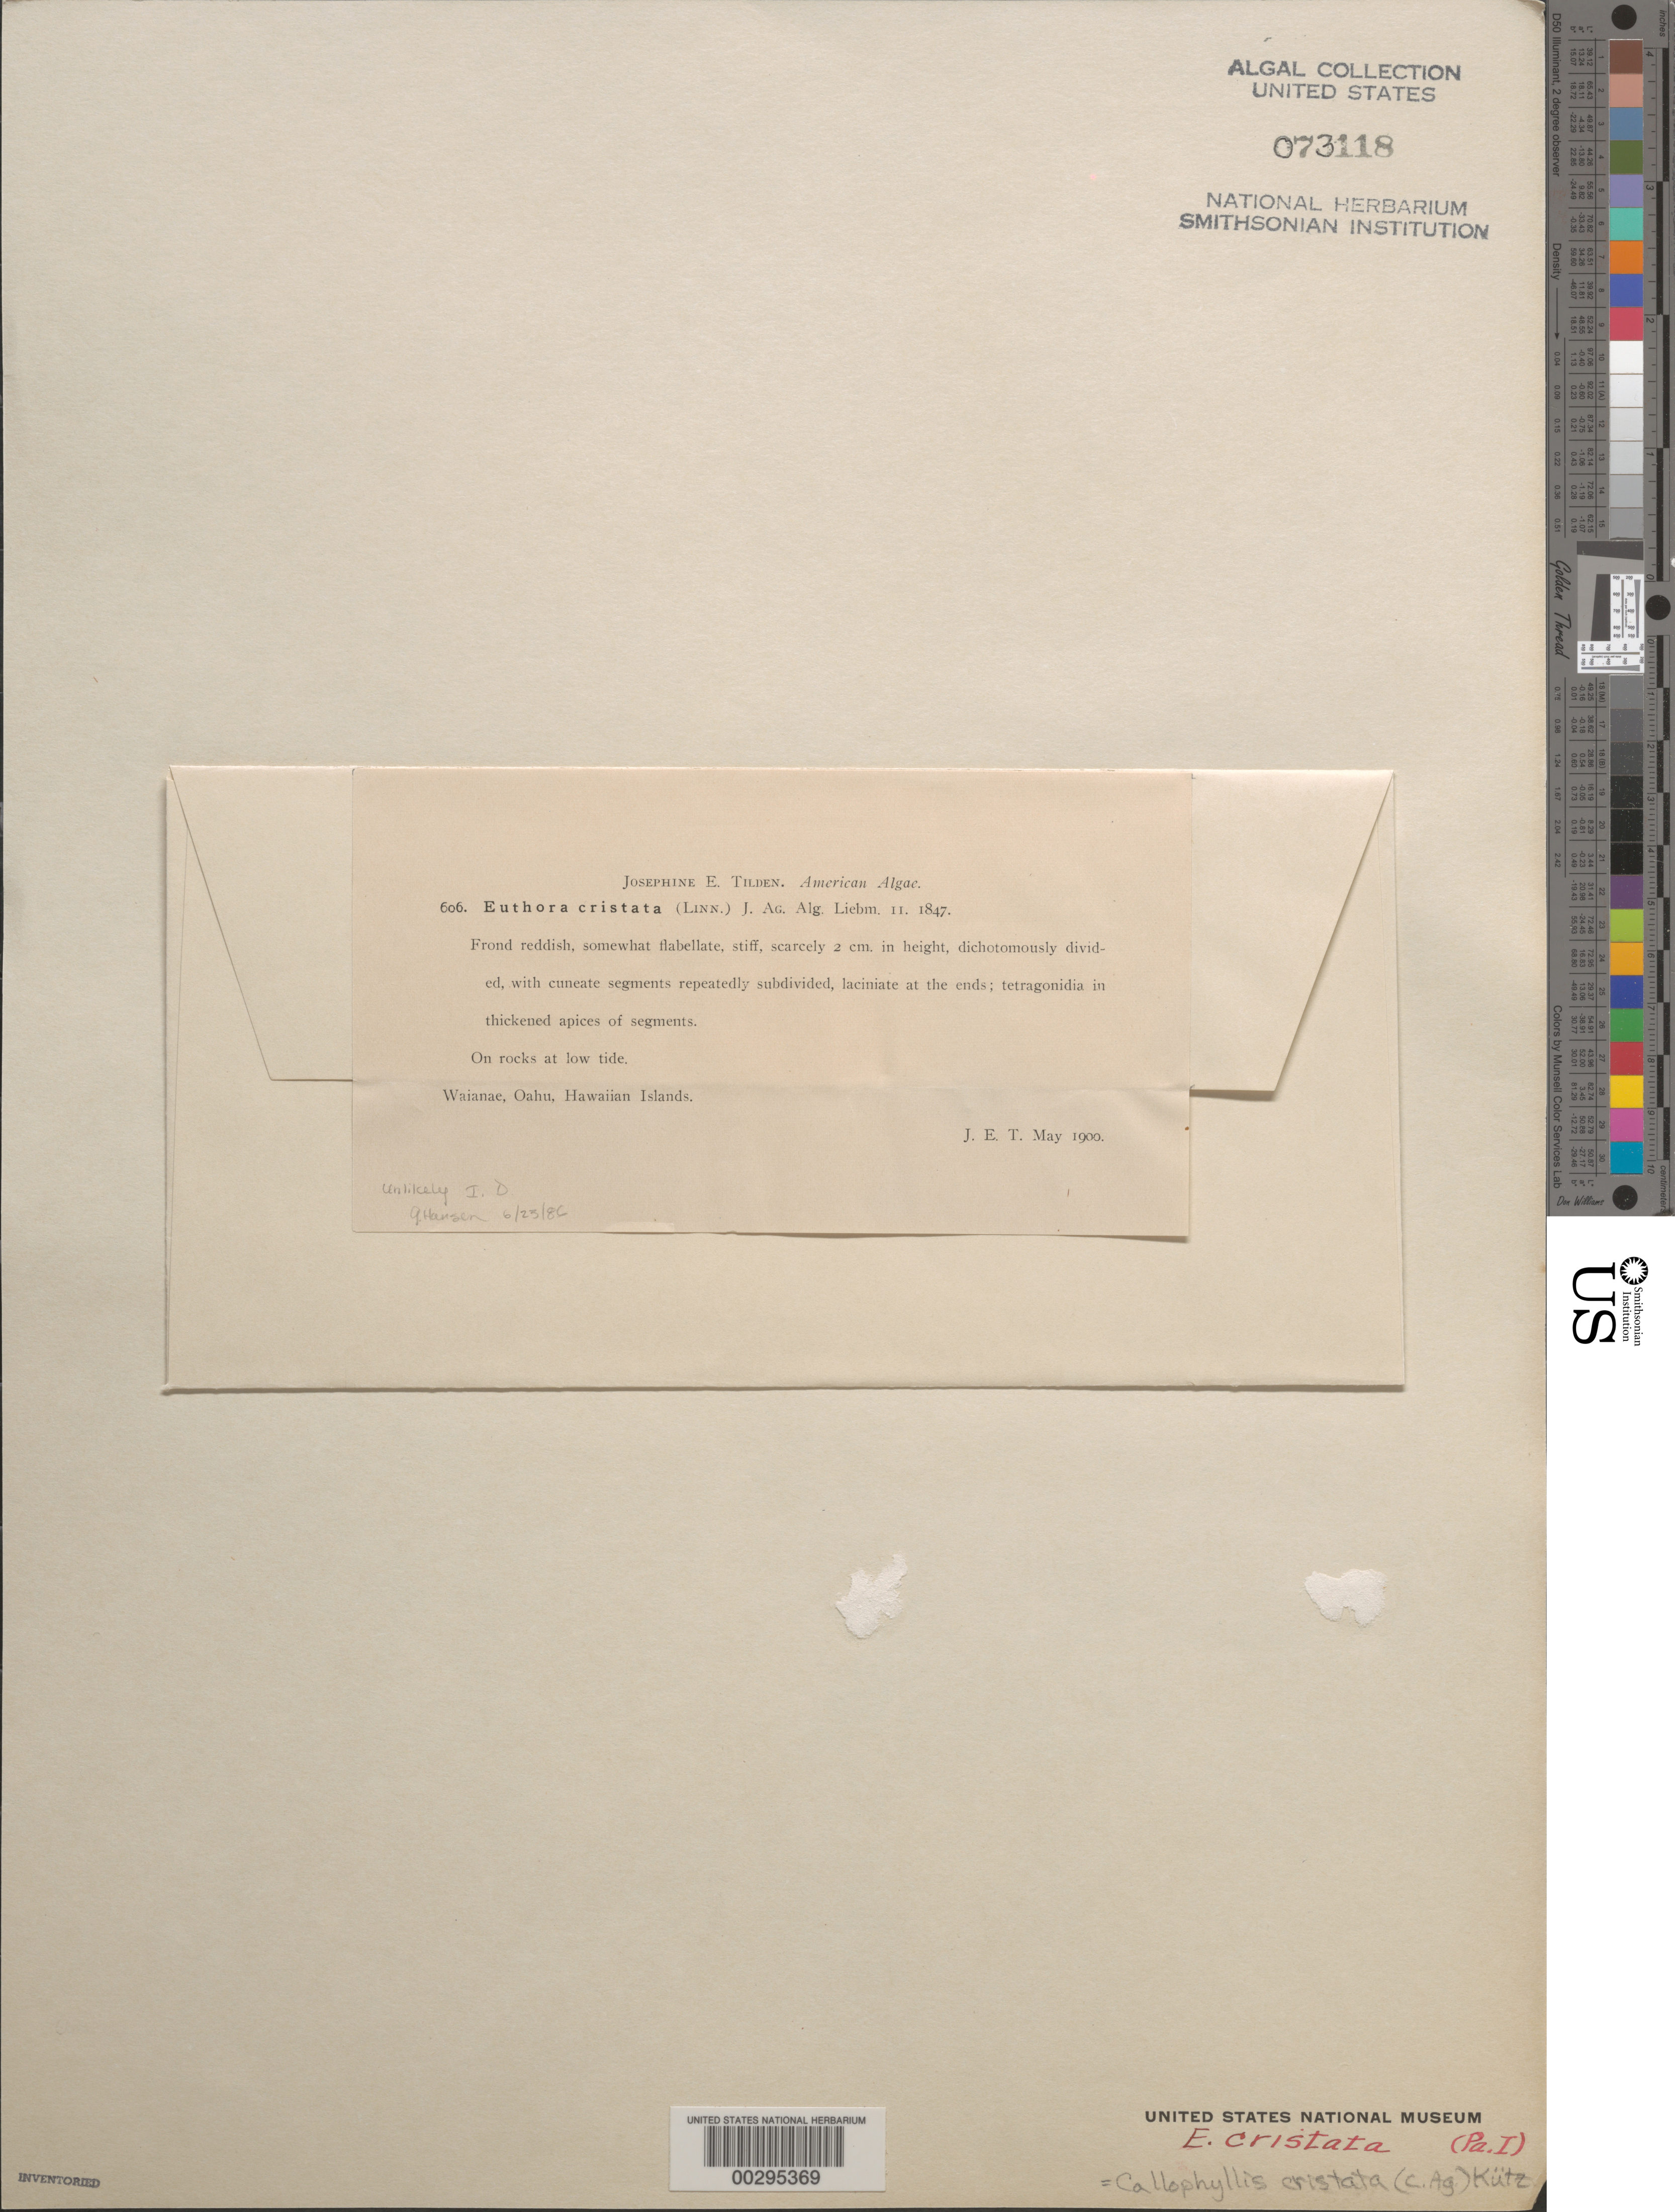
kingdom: Plantae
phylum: Rhodophyta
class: Florideophyceae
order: Gigartinales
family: Kallymeniaceae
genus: Euthora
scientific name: Euthora cristata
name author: (C. Agardh) J. Agardh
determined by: Algae name updating Project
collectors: J. E. Tilden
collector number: JET 606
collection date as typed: May 1900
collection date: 1900-05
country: United States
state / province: Hawaii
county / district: Honolulu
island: Oahu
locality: Waianae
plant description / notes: Tilden, American Algae, as Euthora cristata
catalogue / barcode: US 73118